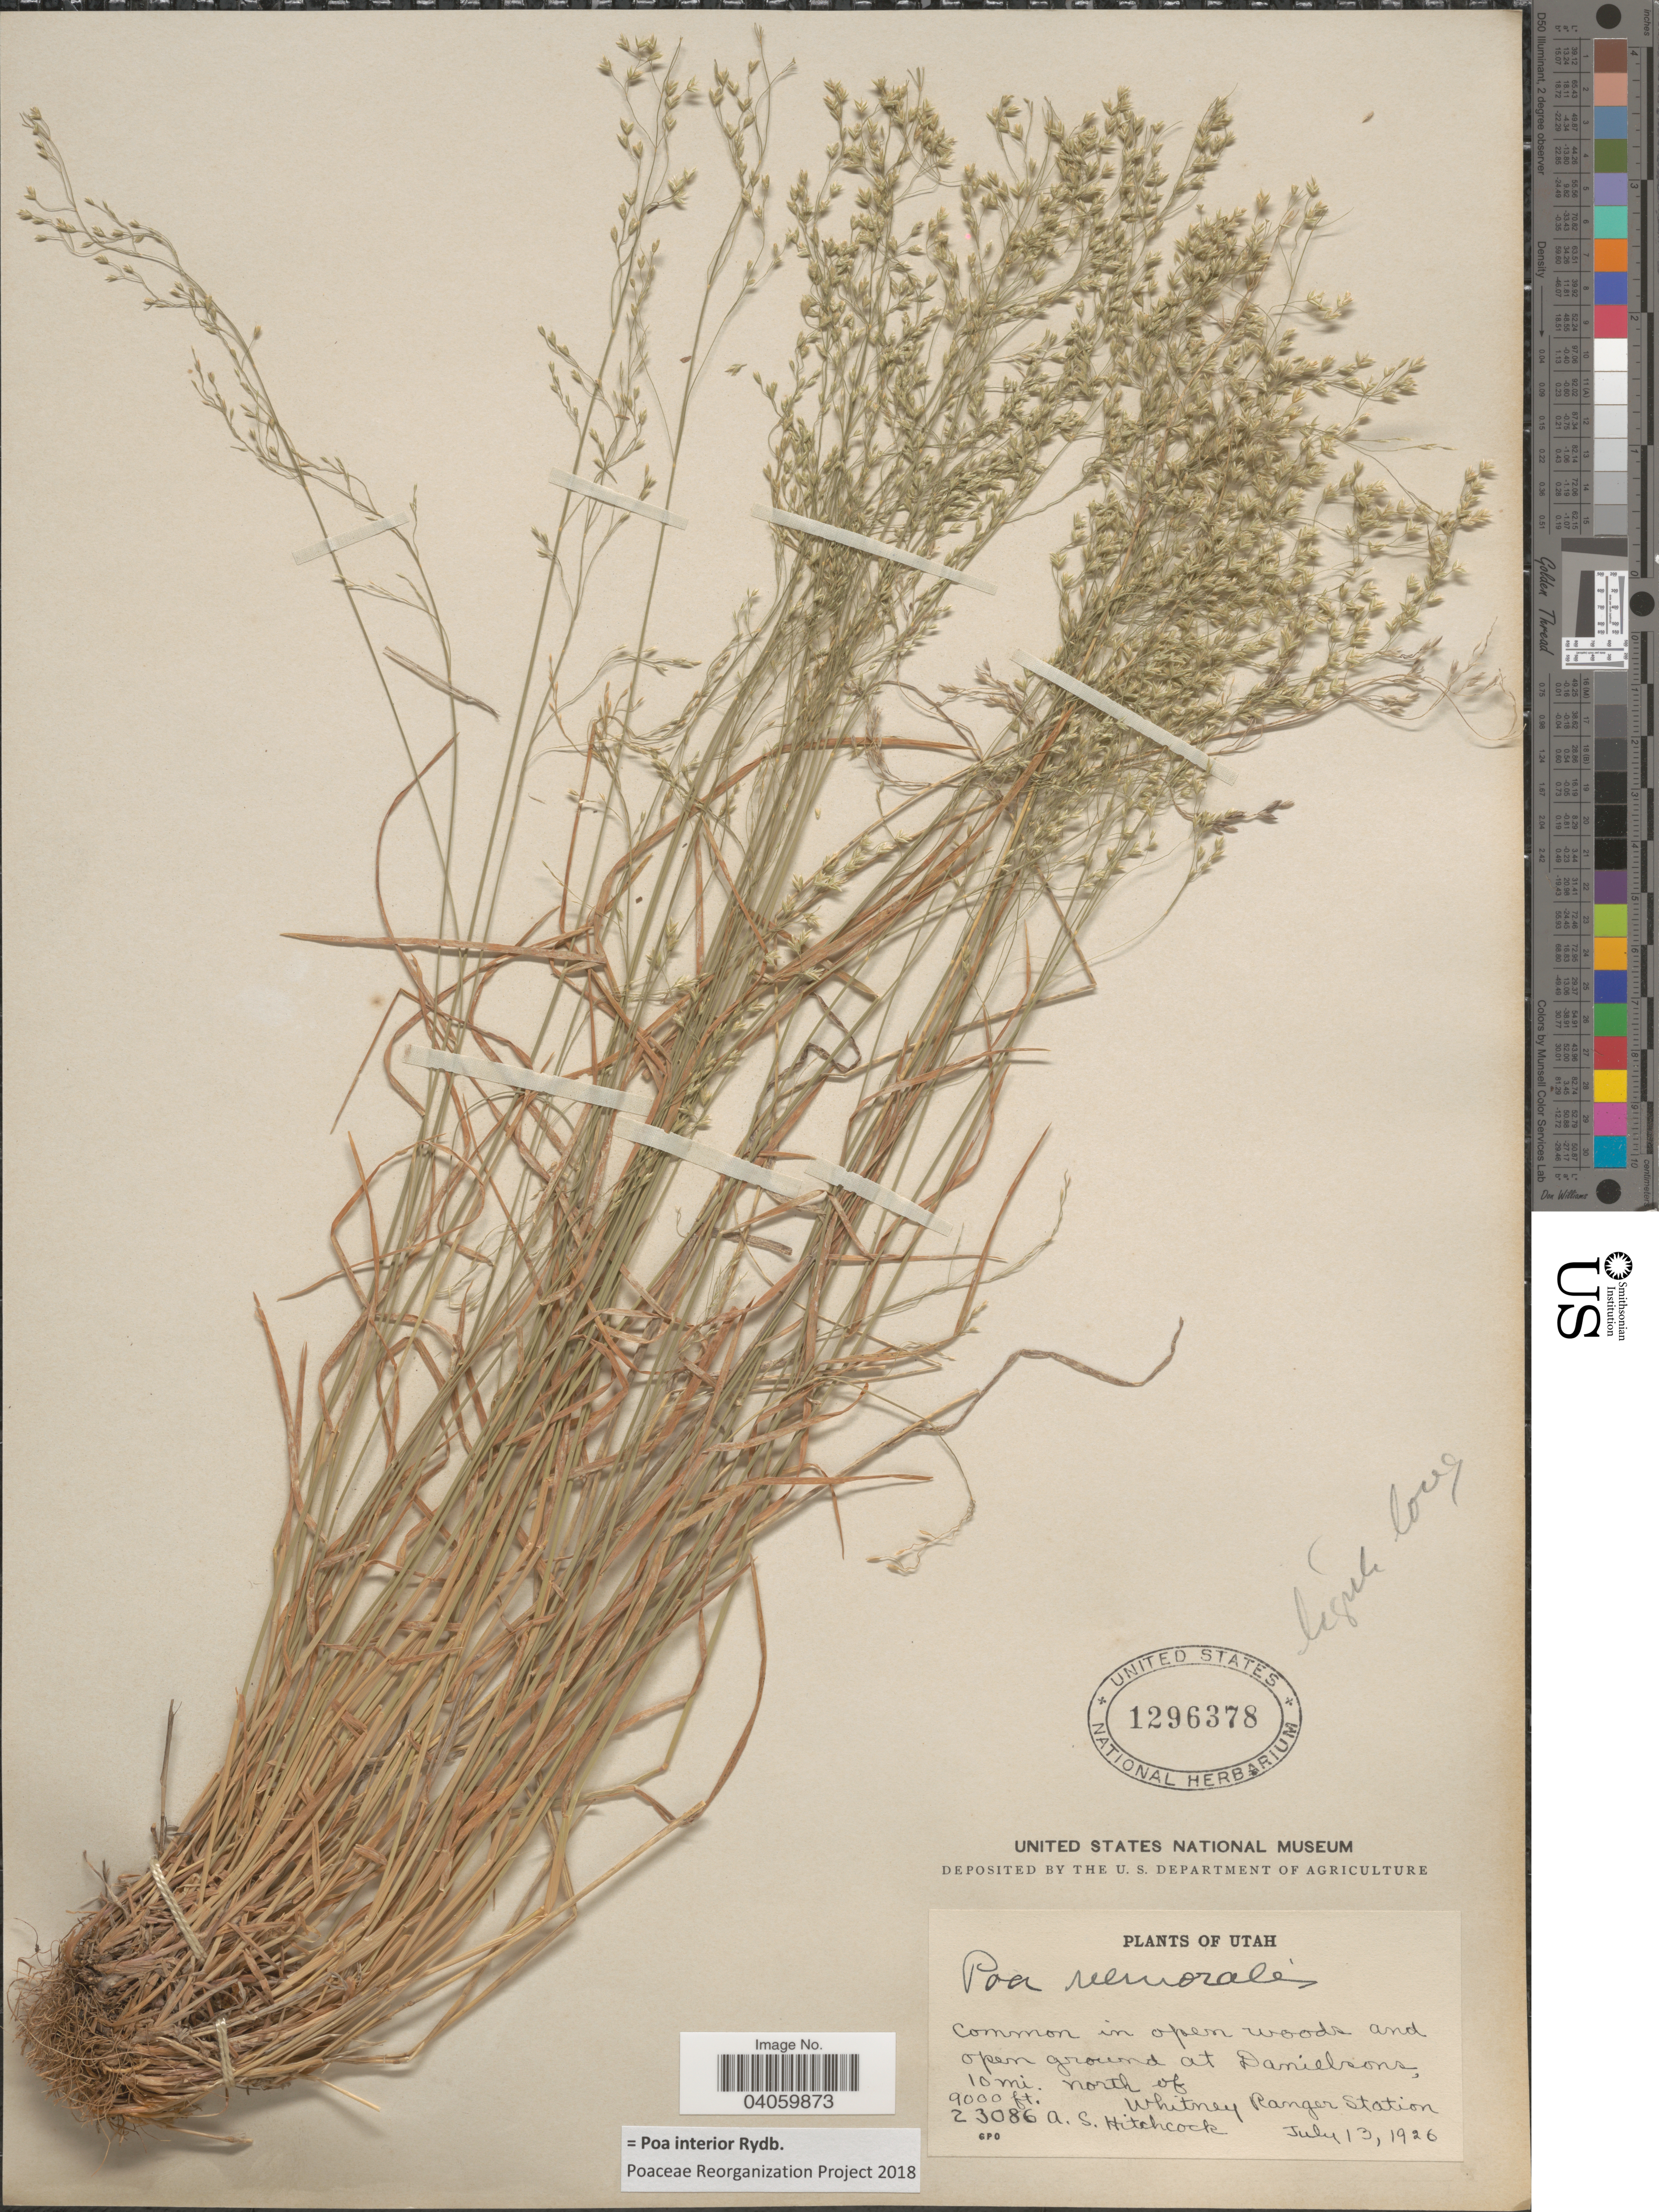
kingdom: Plantae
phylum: Tracheophyta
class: Liliopsida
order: Poales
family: Poaceae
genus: Poa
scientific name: Poa interior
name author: Rydb.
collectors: A. S. Hitchcock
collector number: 23086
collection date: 1926-07-13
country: United States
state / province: Utah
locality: Common in open woods and open ground at Danielsons, 10 mi. north of Whitney Ranger Station.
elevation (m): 2743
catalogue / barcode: US 1296378